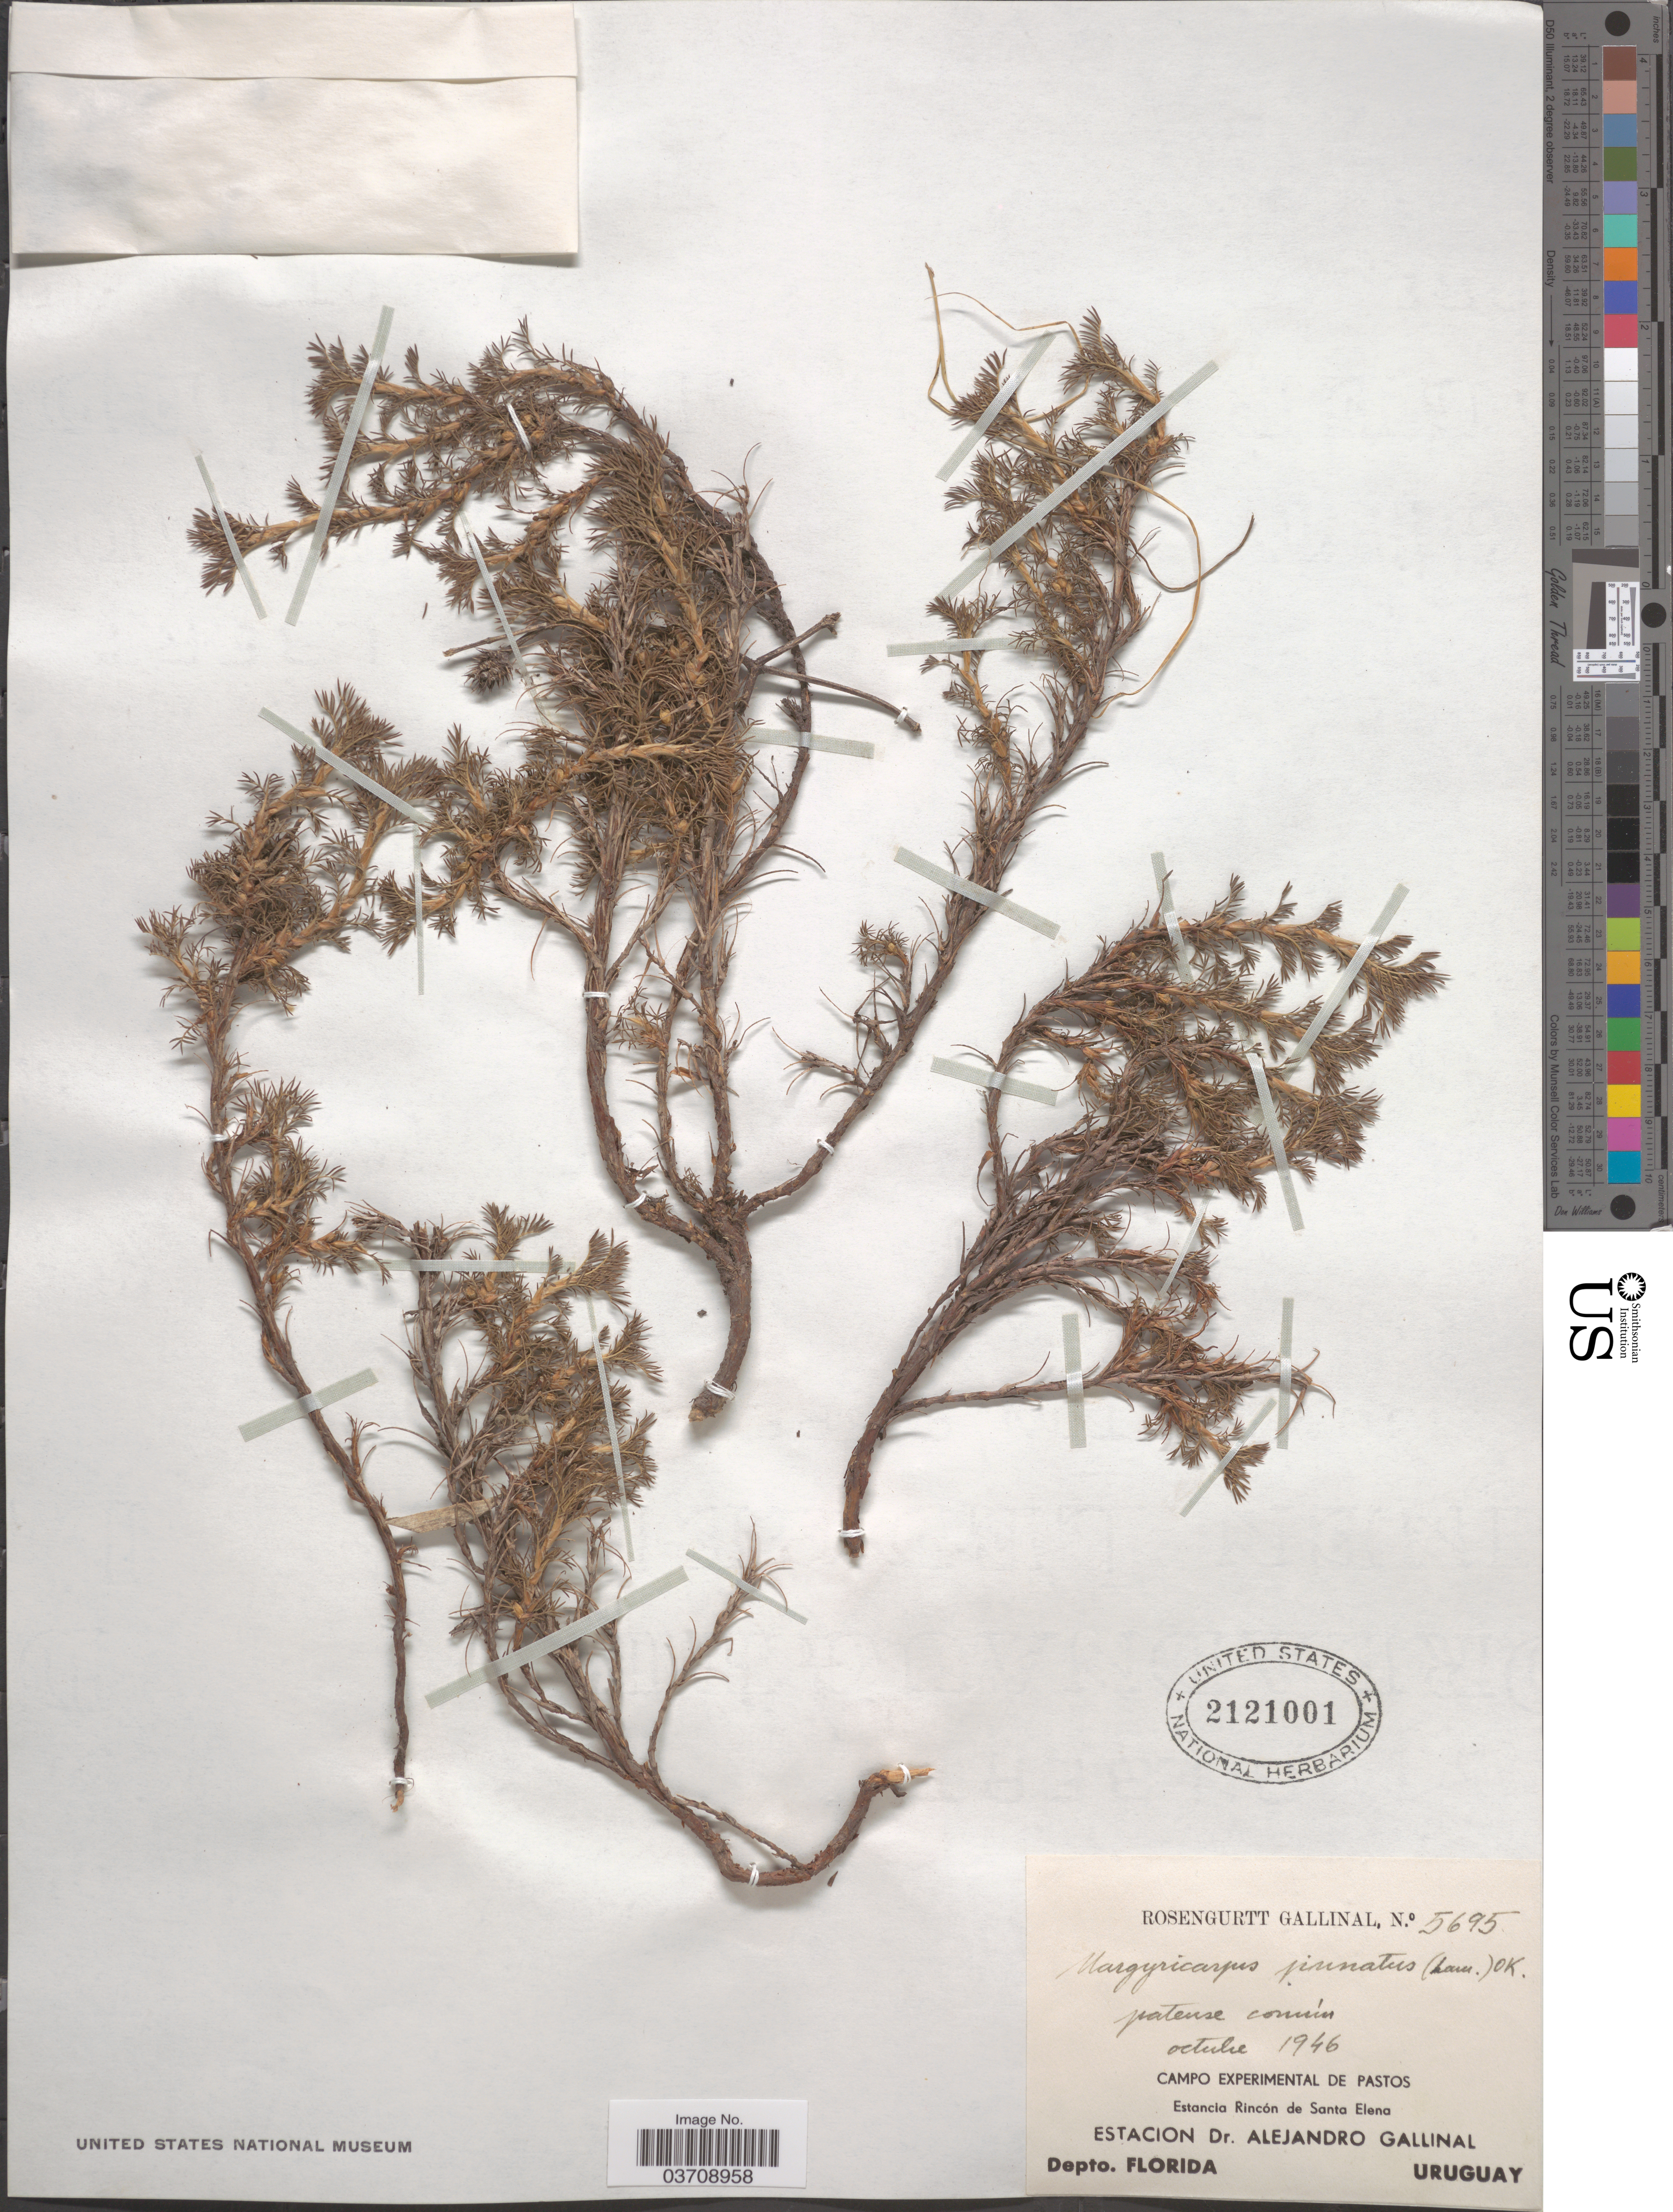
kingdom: Plantae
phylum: Tracheophyta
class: Magnoliopsida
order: Rosales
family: Rosaceae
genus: Margyricarpus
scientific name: Margyricarpus pinnatus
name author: (Lam.) Kuntze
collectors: R. Gallinal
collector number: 5695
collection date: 1946-10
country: Uruguay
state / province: Florida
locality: Campo Experimental de Pastos. Estancia Rincón de Santa Elena. Estacion Dr. Alejandro Gallinal.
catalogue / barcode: US 2121001